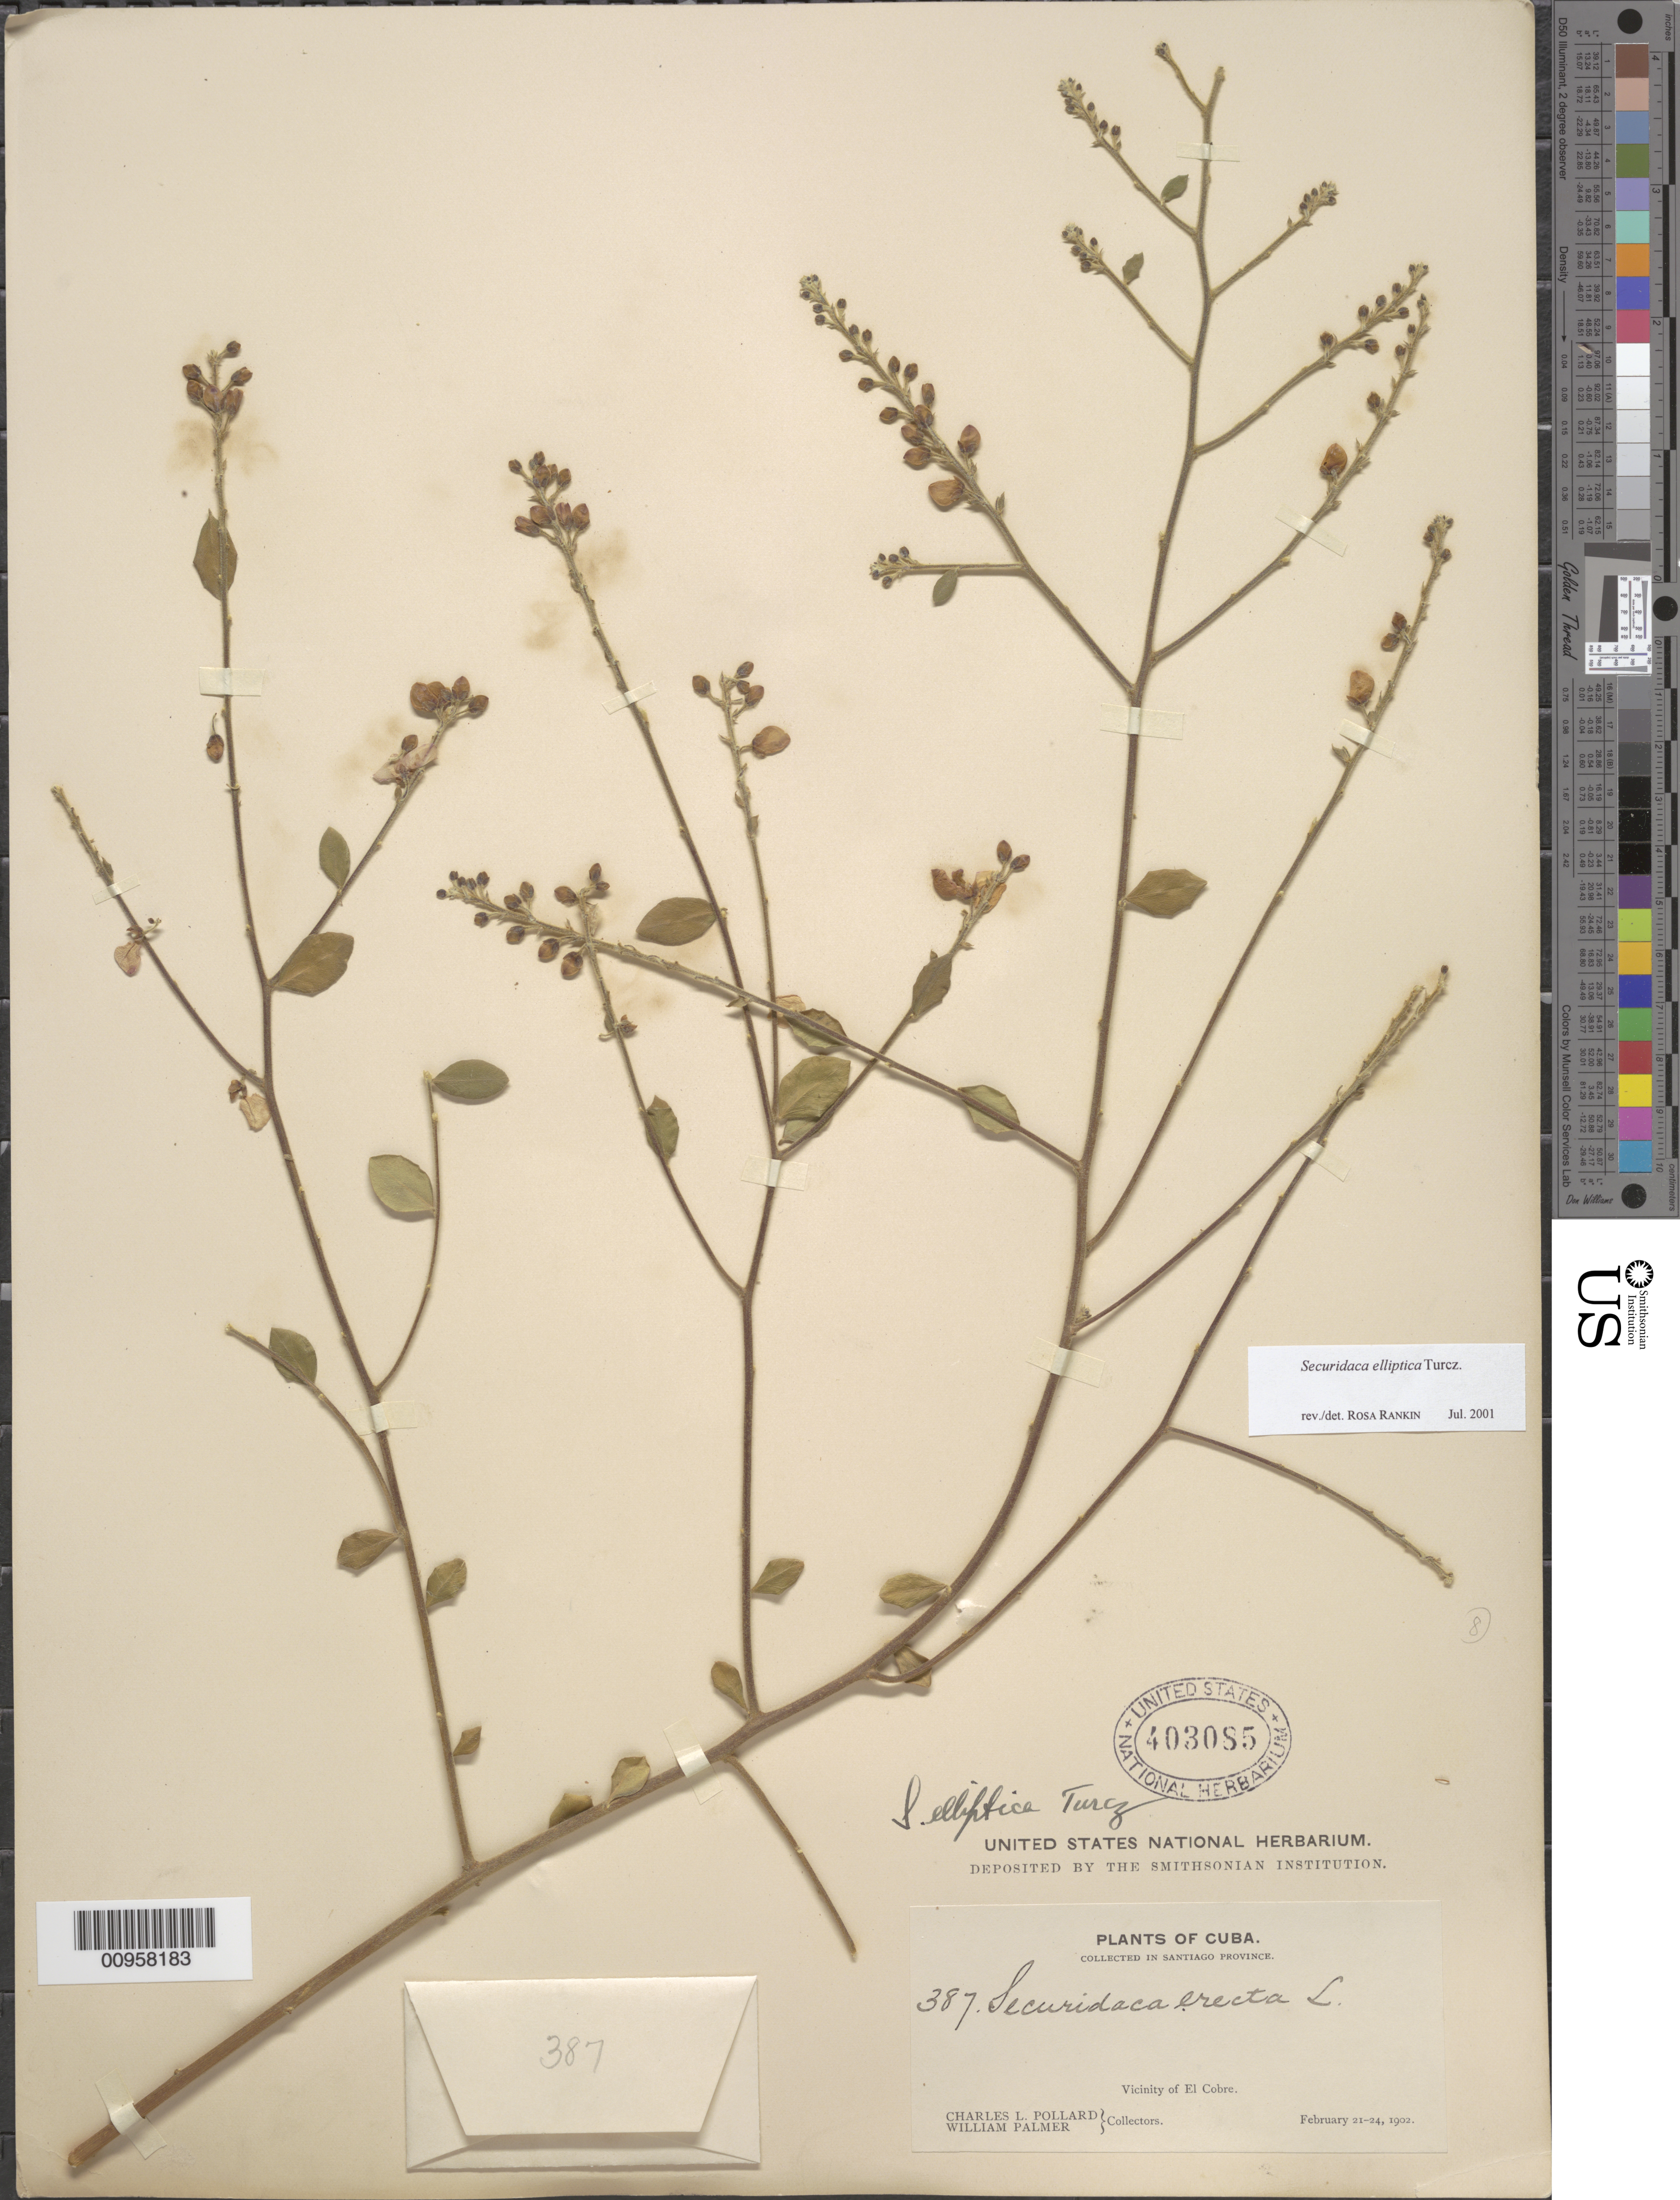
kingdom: Plantae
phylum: Tracheophyta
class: Magnoliopsida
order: Fabales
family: Polygalaceae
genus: Securidaca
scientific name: Securidaca elliptica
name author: Turcz.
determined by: Rankin Rodriguez, Rosa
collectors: C. L. Pollard & W. Palmer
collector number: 387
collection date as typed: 21 Feb 1902 to 24 Feb 1902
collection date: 1902-02-21/1902-02-24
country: Cuba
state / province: Santiago de Cuba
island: Cuba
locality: Vicinity of El Cobre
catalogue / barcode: US 403085